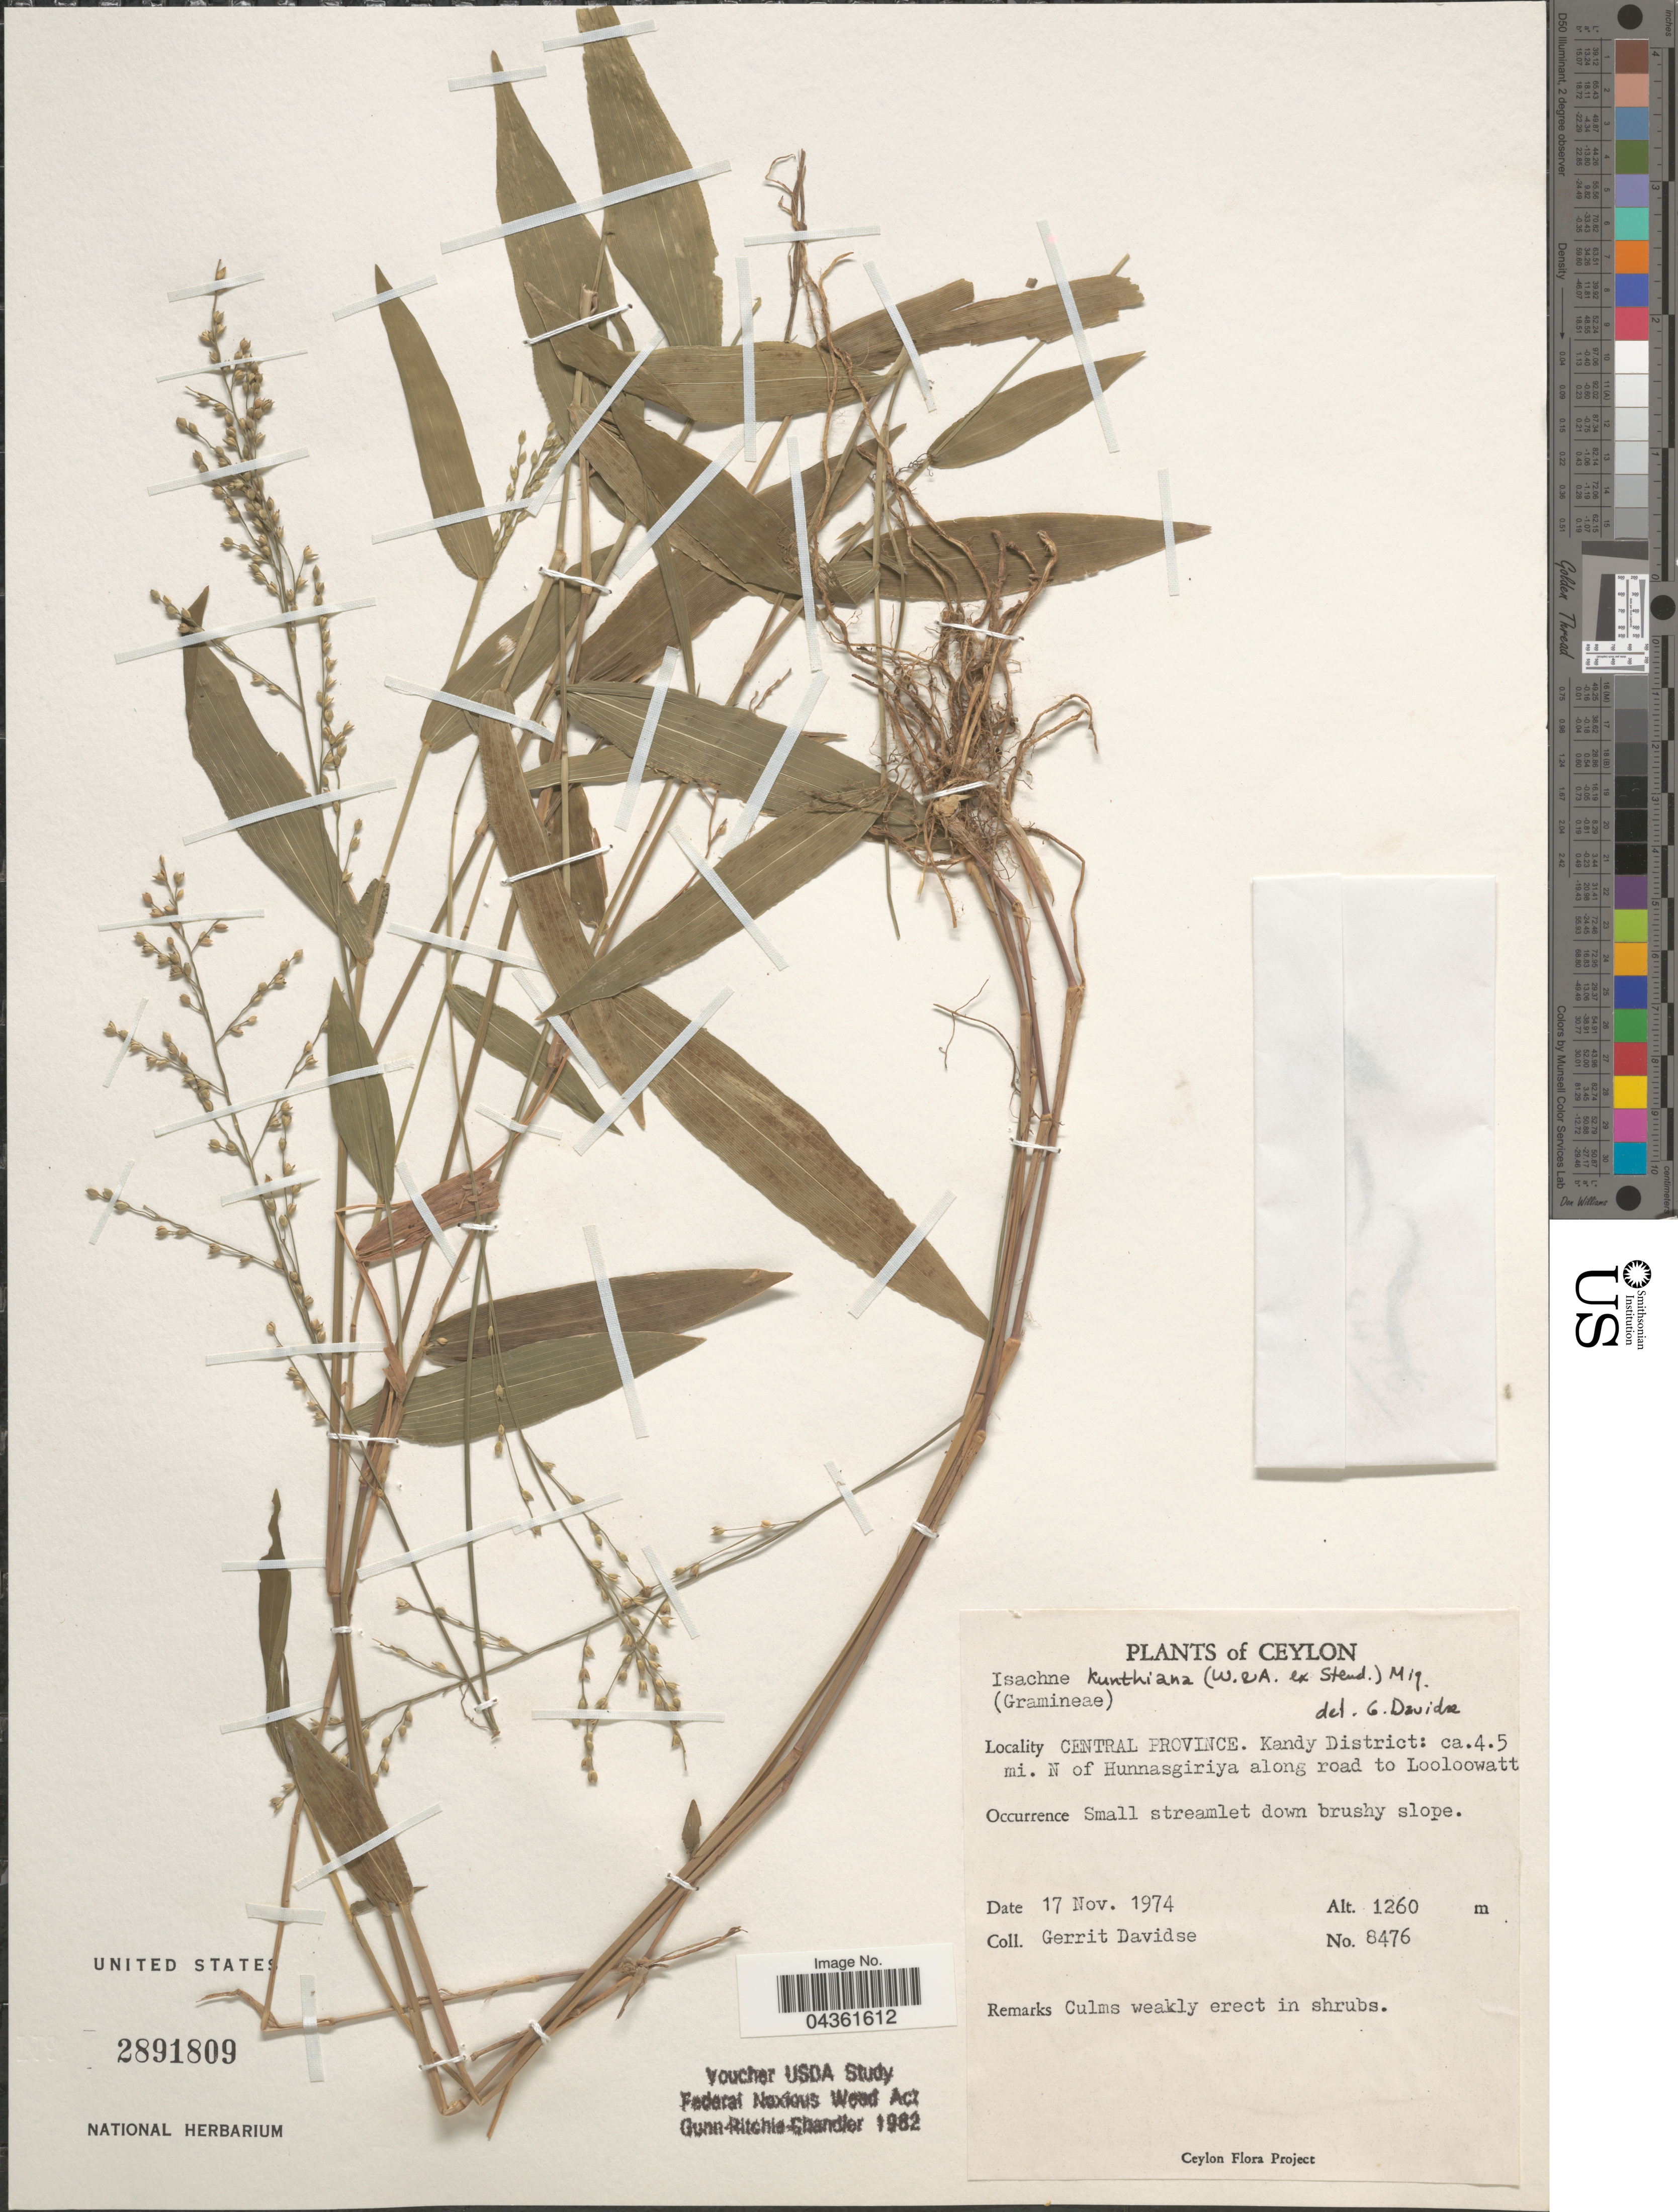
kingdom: Plantae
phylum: Tracheophyta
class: Liliopsida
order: Poales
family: Poaceae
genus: Isachne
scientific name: Isachne kunthiana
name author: (Wight & Arn. ex Steud.) Miq.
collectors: G. Davidse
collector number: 8476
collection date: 1974-11-17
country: Sri Lanka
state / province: Central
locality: Ceylon. Kandy District: ca. 4.5 mi. N of Hunnasgiriya along road to Looloowatt.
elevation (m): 1260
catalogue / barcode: US 2891809